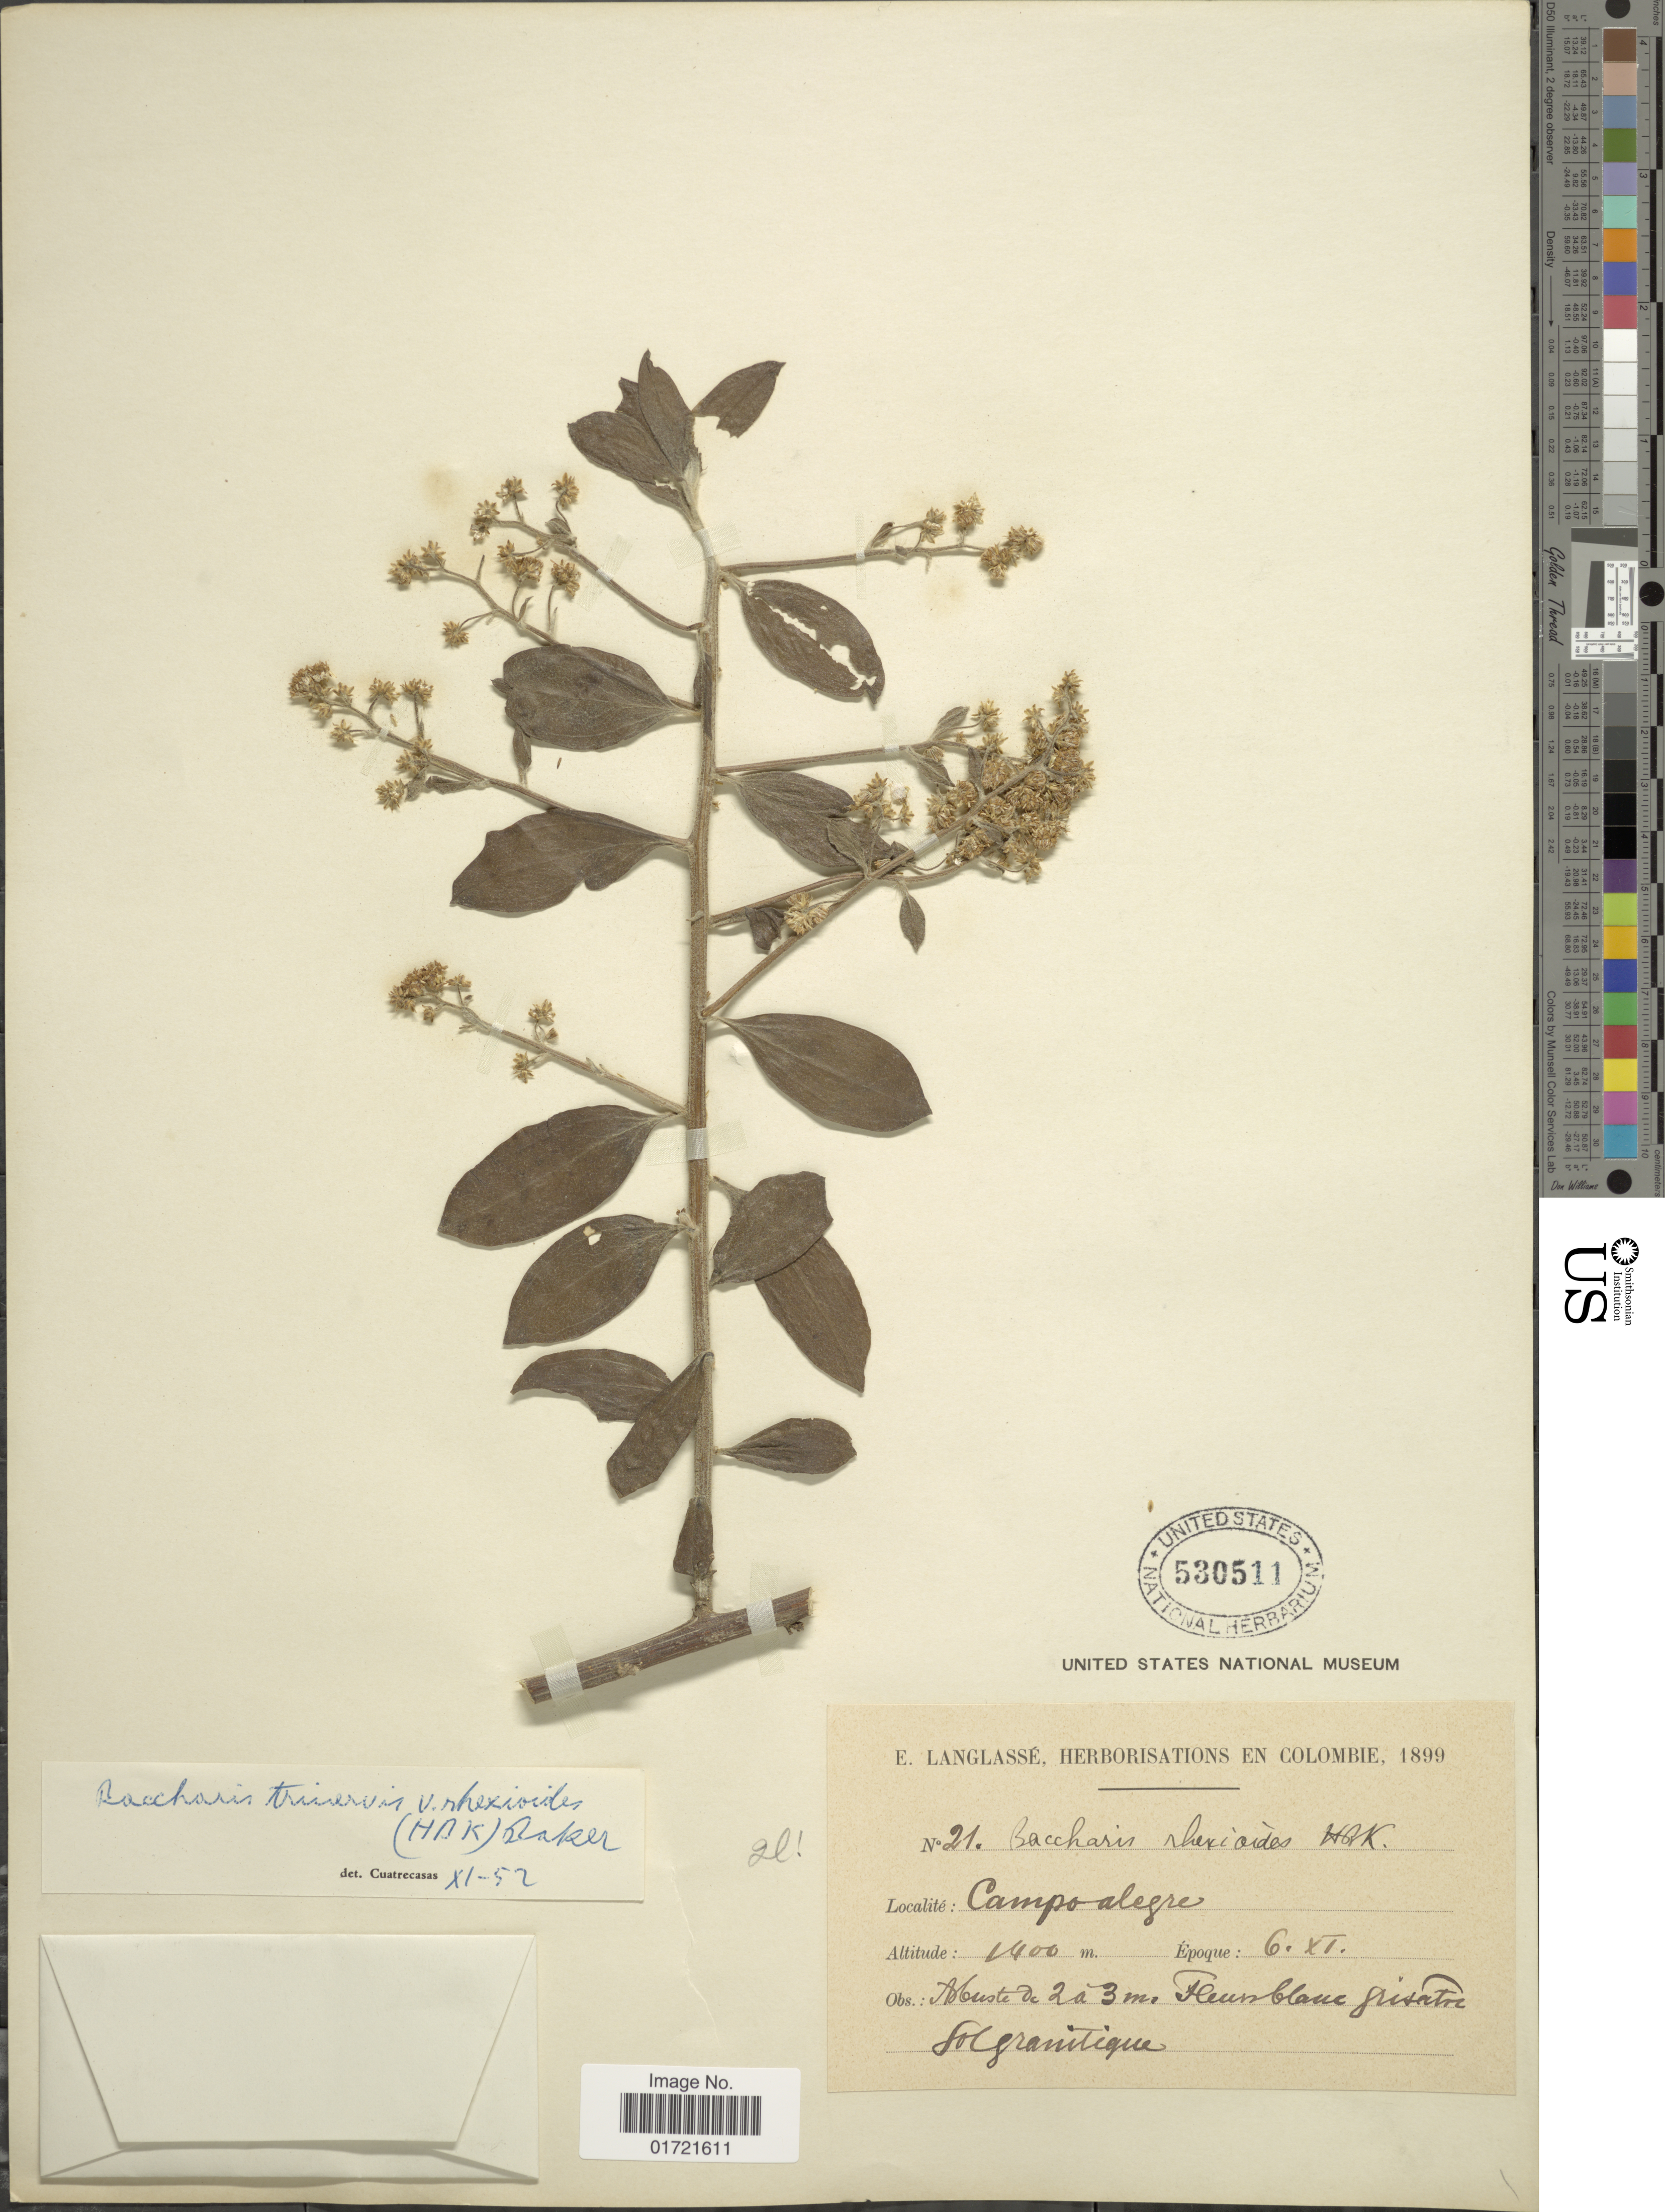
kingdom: Plantae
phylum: Tracheophyta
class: Magnoliopsida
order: Asterales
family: Asteraceae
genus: Baccharis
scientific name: Baccharis trinervis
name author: (Lam.) Pers.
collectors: E. Langlassé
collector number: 21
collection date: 1899-11-06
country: Colombia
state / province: Antioquia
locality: Campoalegre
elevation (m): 1400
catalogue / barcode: US 530511